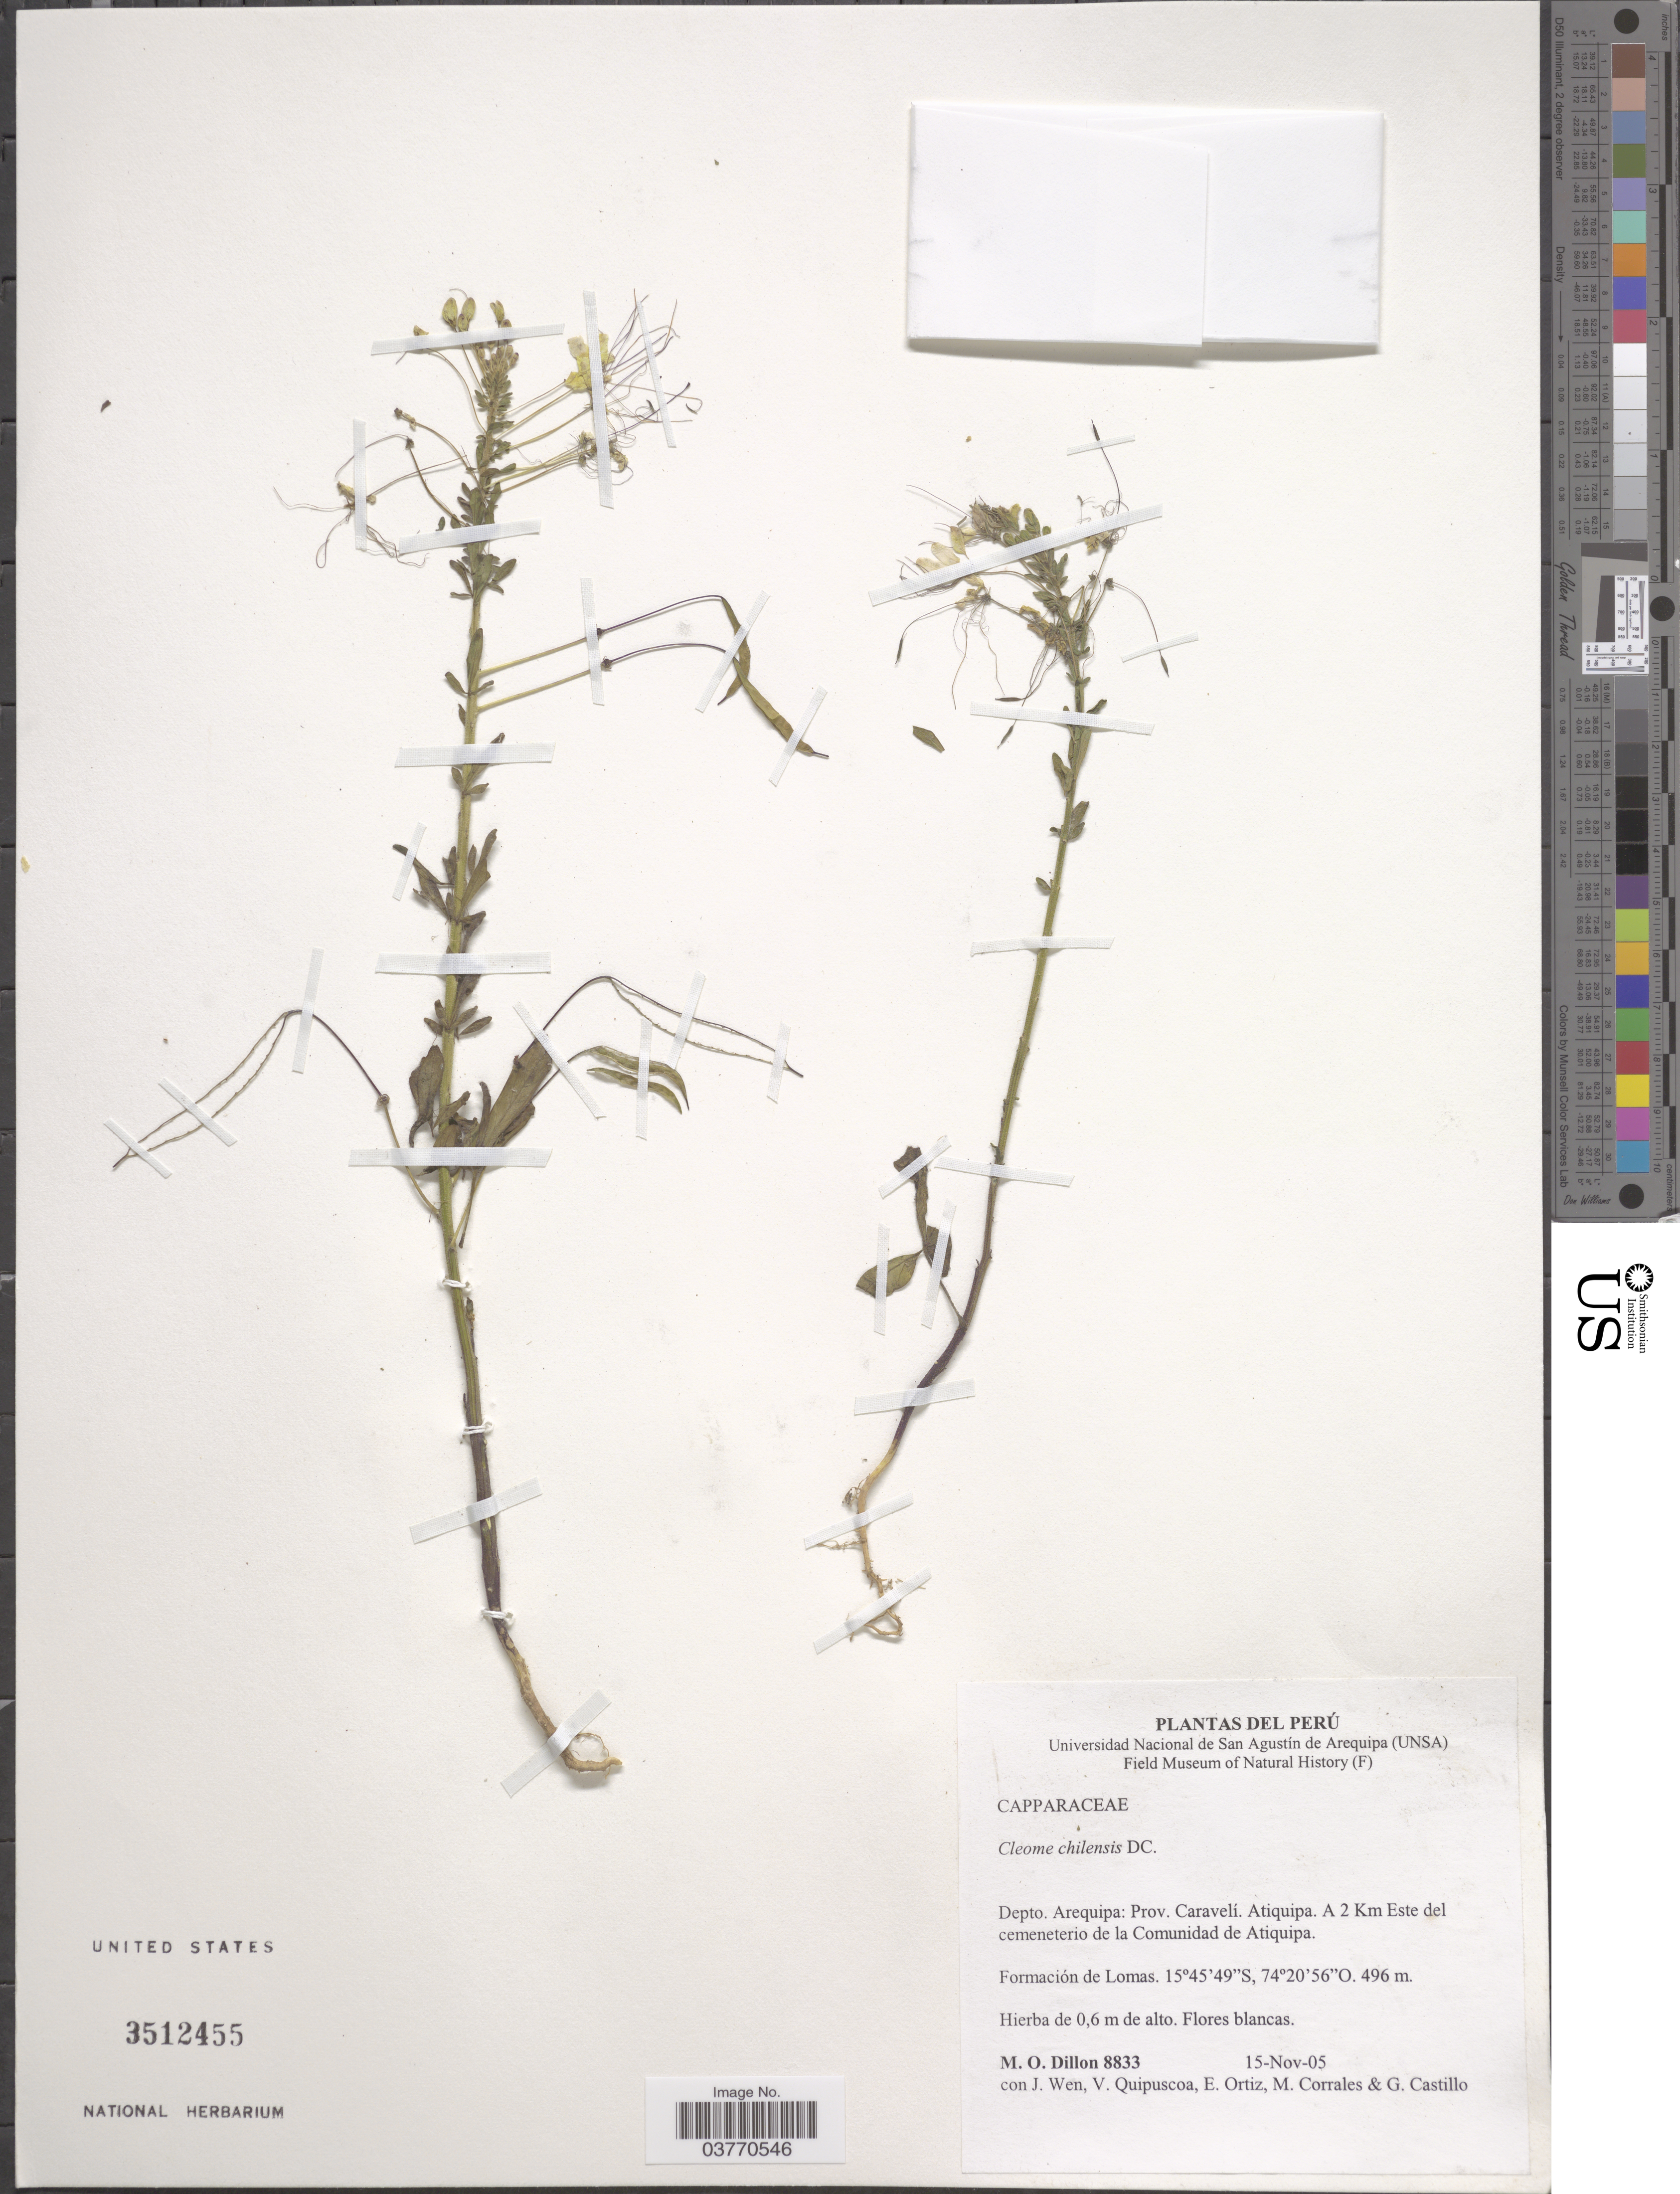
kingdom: Plantae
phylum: Tracheophyta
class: Magnoliopsida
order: Brassicales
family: Cleomaceae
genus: Andinocleome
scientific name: Andinocleome chilensis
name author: (DC.) Iltis ex E.M. McGinty & Roalson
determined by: Strong, M. T., (US), Smithsonian Institution - National Museum of Natural History (UNITED STATES)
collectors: M. O. Dillon, J. Wen, V. Quipuscoa, E. Ortiz & et al.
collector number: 8833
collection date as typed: Transcribed d/m/y: 15/11/5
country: Peru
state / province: Arequipa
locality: Depto. Arequipa: Caravelí. Atiquipa. A 2 Km Este del cementerio de la Comunidad de Atiquipa.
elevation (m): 496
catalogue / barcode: US 3512455